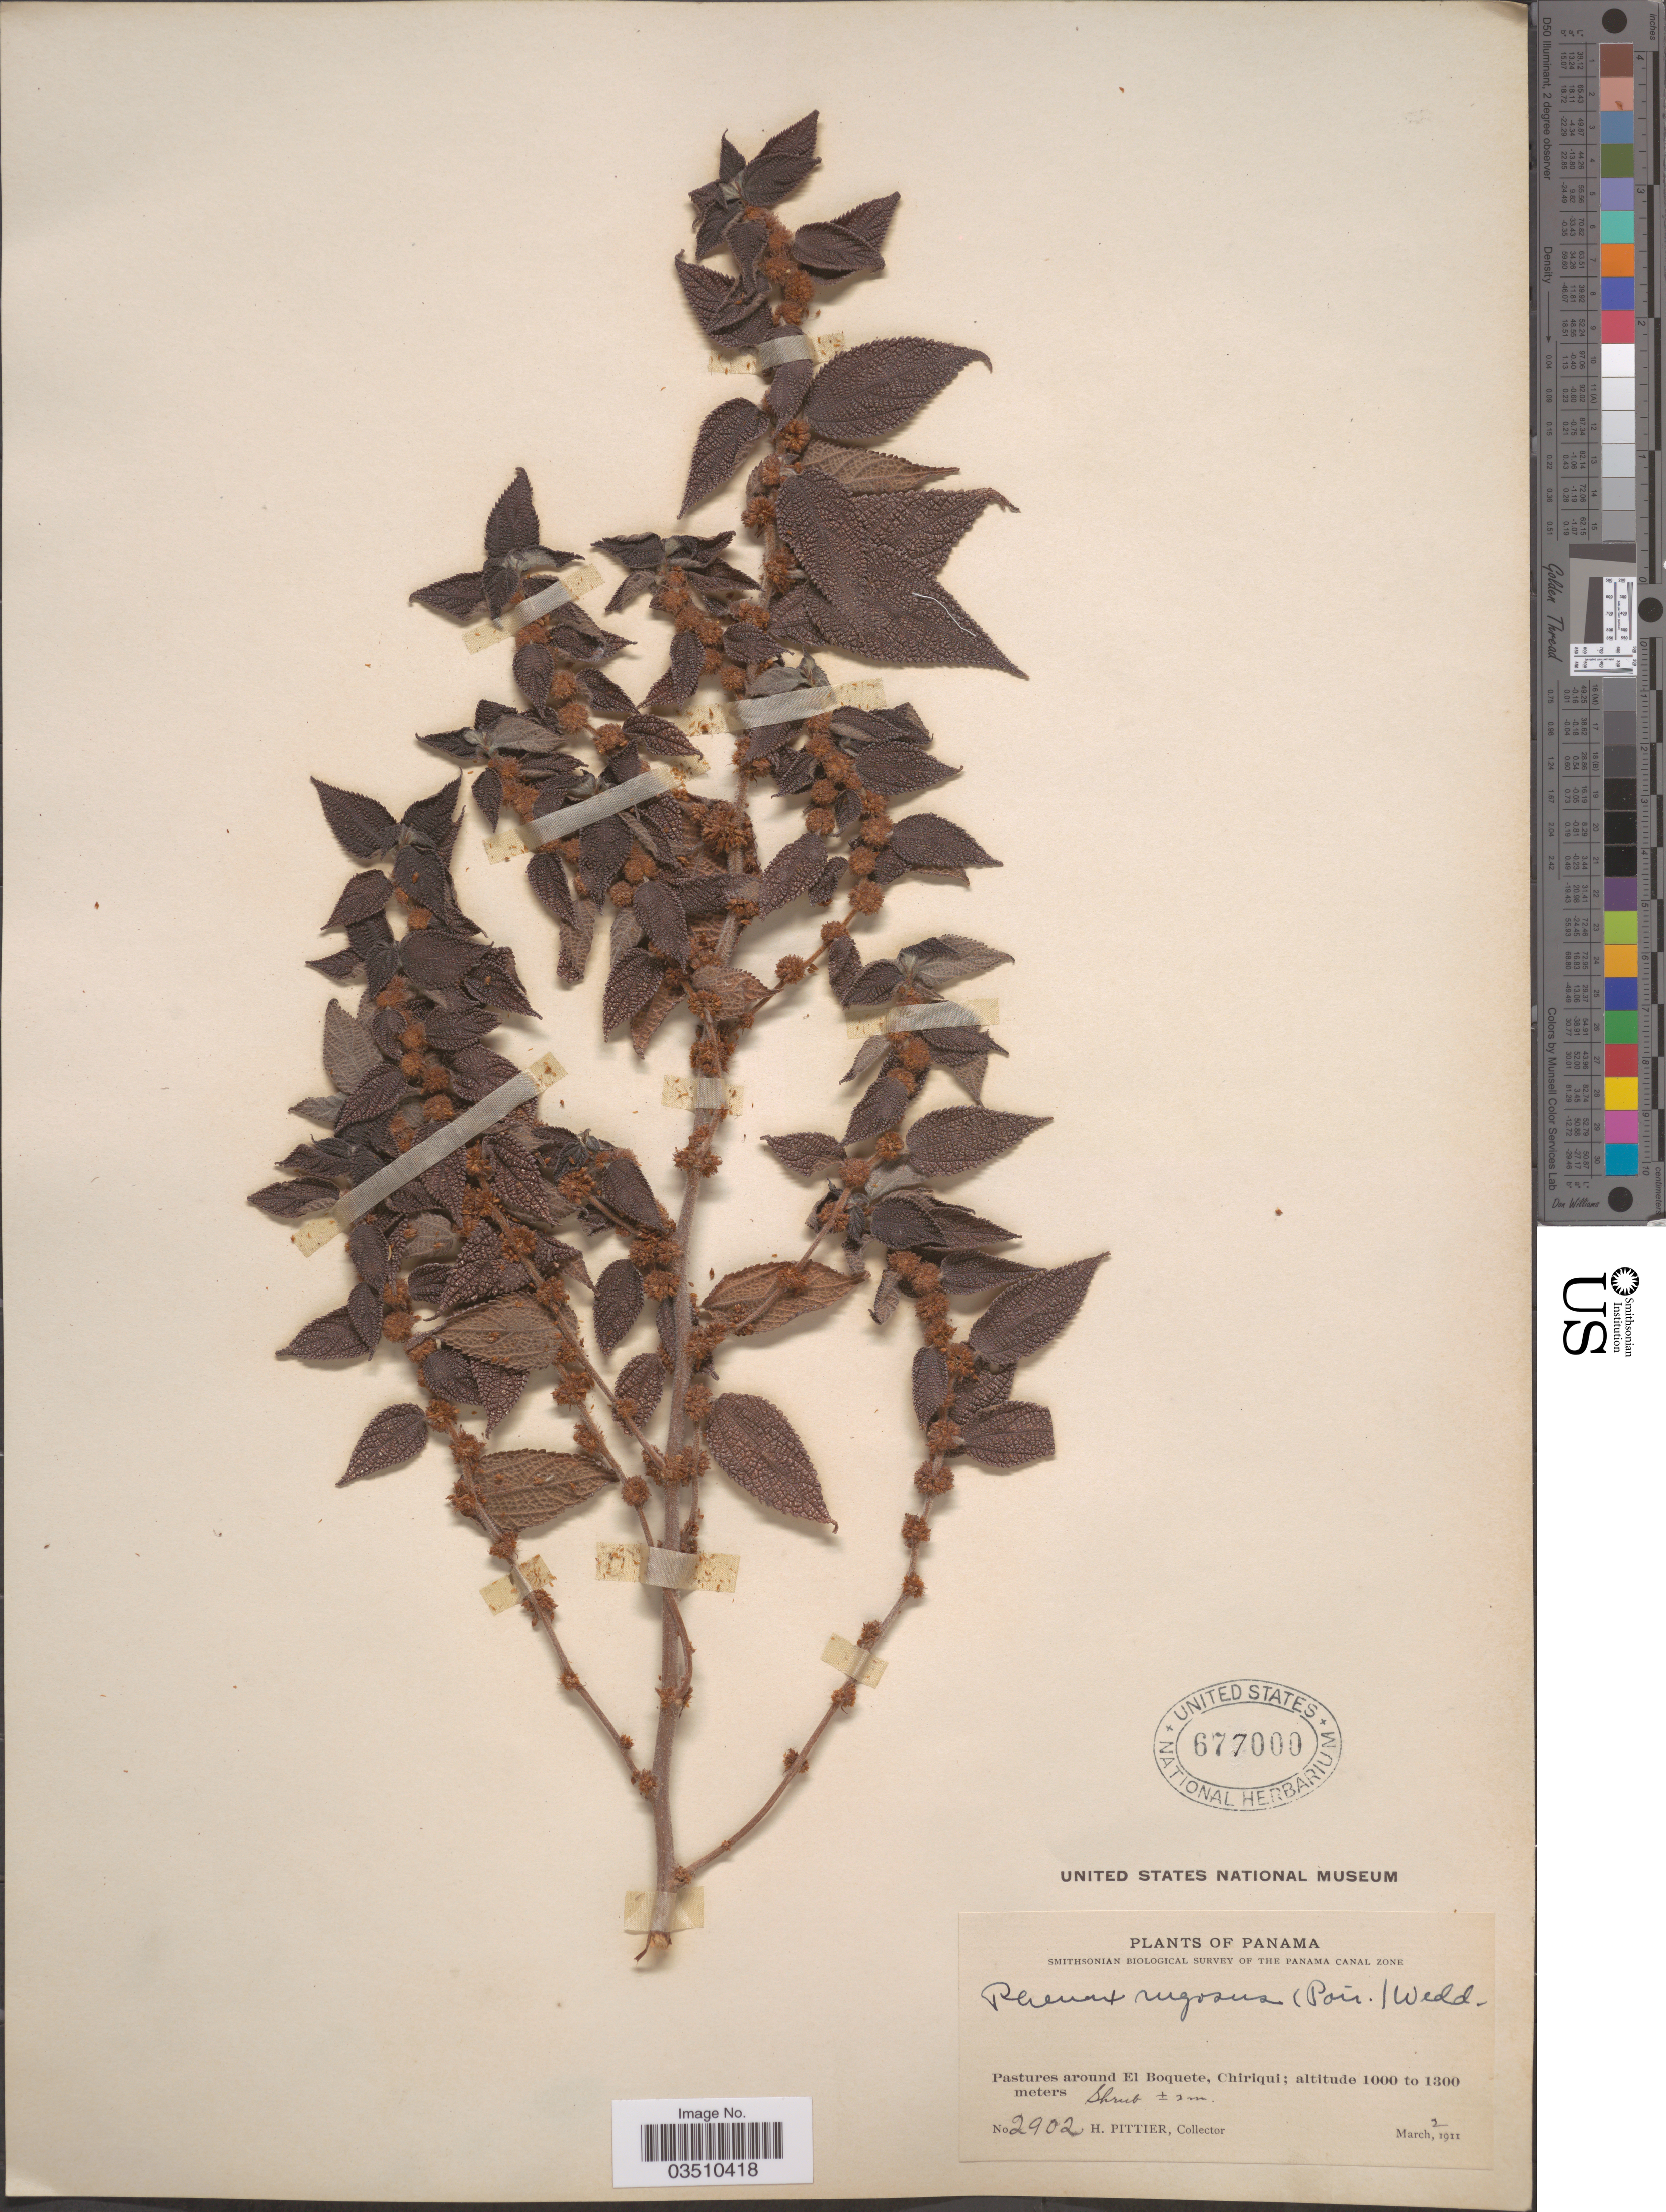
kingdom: Plantae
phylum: Tracheophyta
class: Magnoliopsida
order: Rosales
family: Urticaceae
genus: Phenax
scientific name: Phenax rugosus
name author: (Poir.) Wedd.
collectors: H. F. Pittier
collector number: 2902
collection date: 1911-03-02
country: Panama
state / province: Chiriqui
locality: The Panama Canal Zone. Pastures around El Boquete.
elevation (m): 1000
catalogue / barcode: US 677000